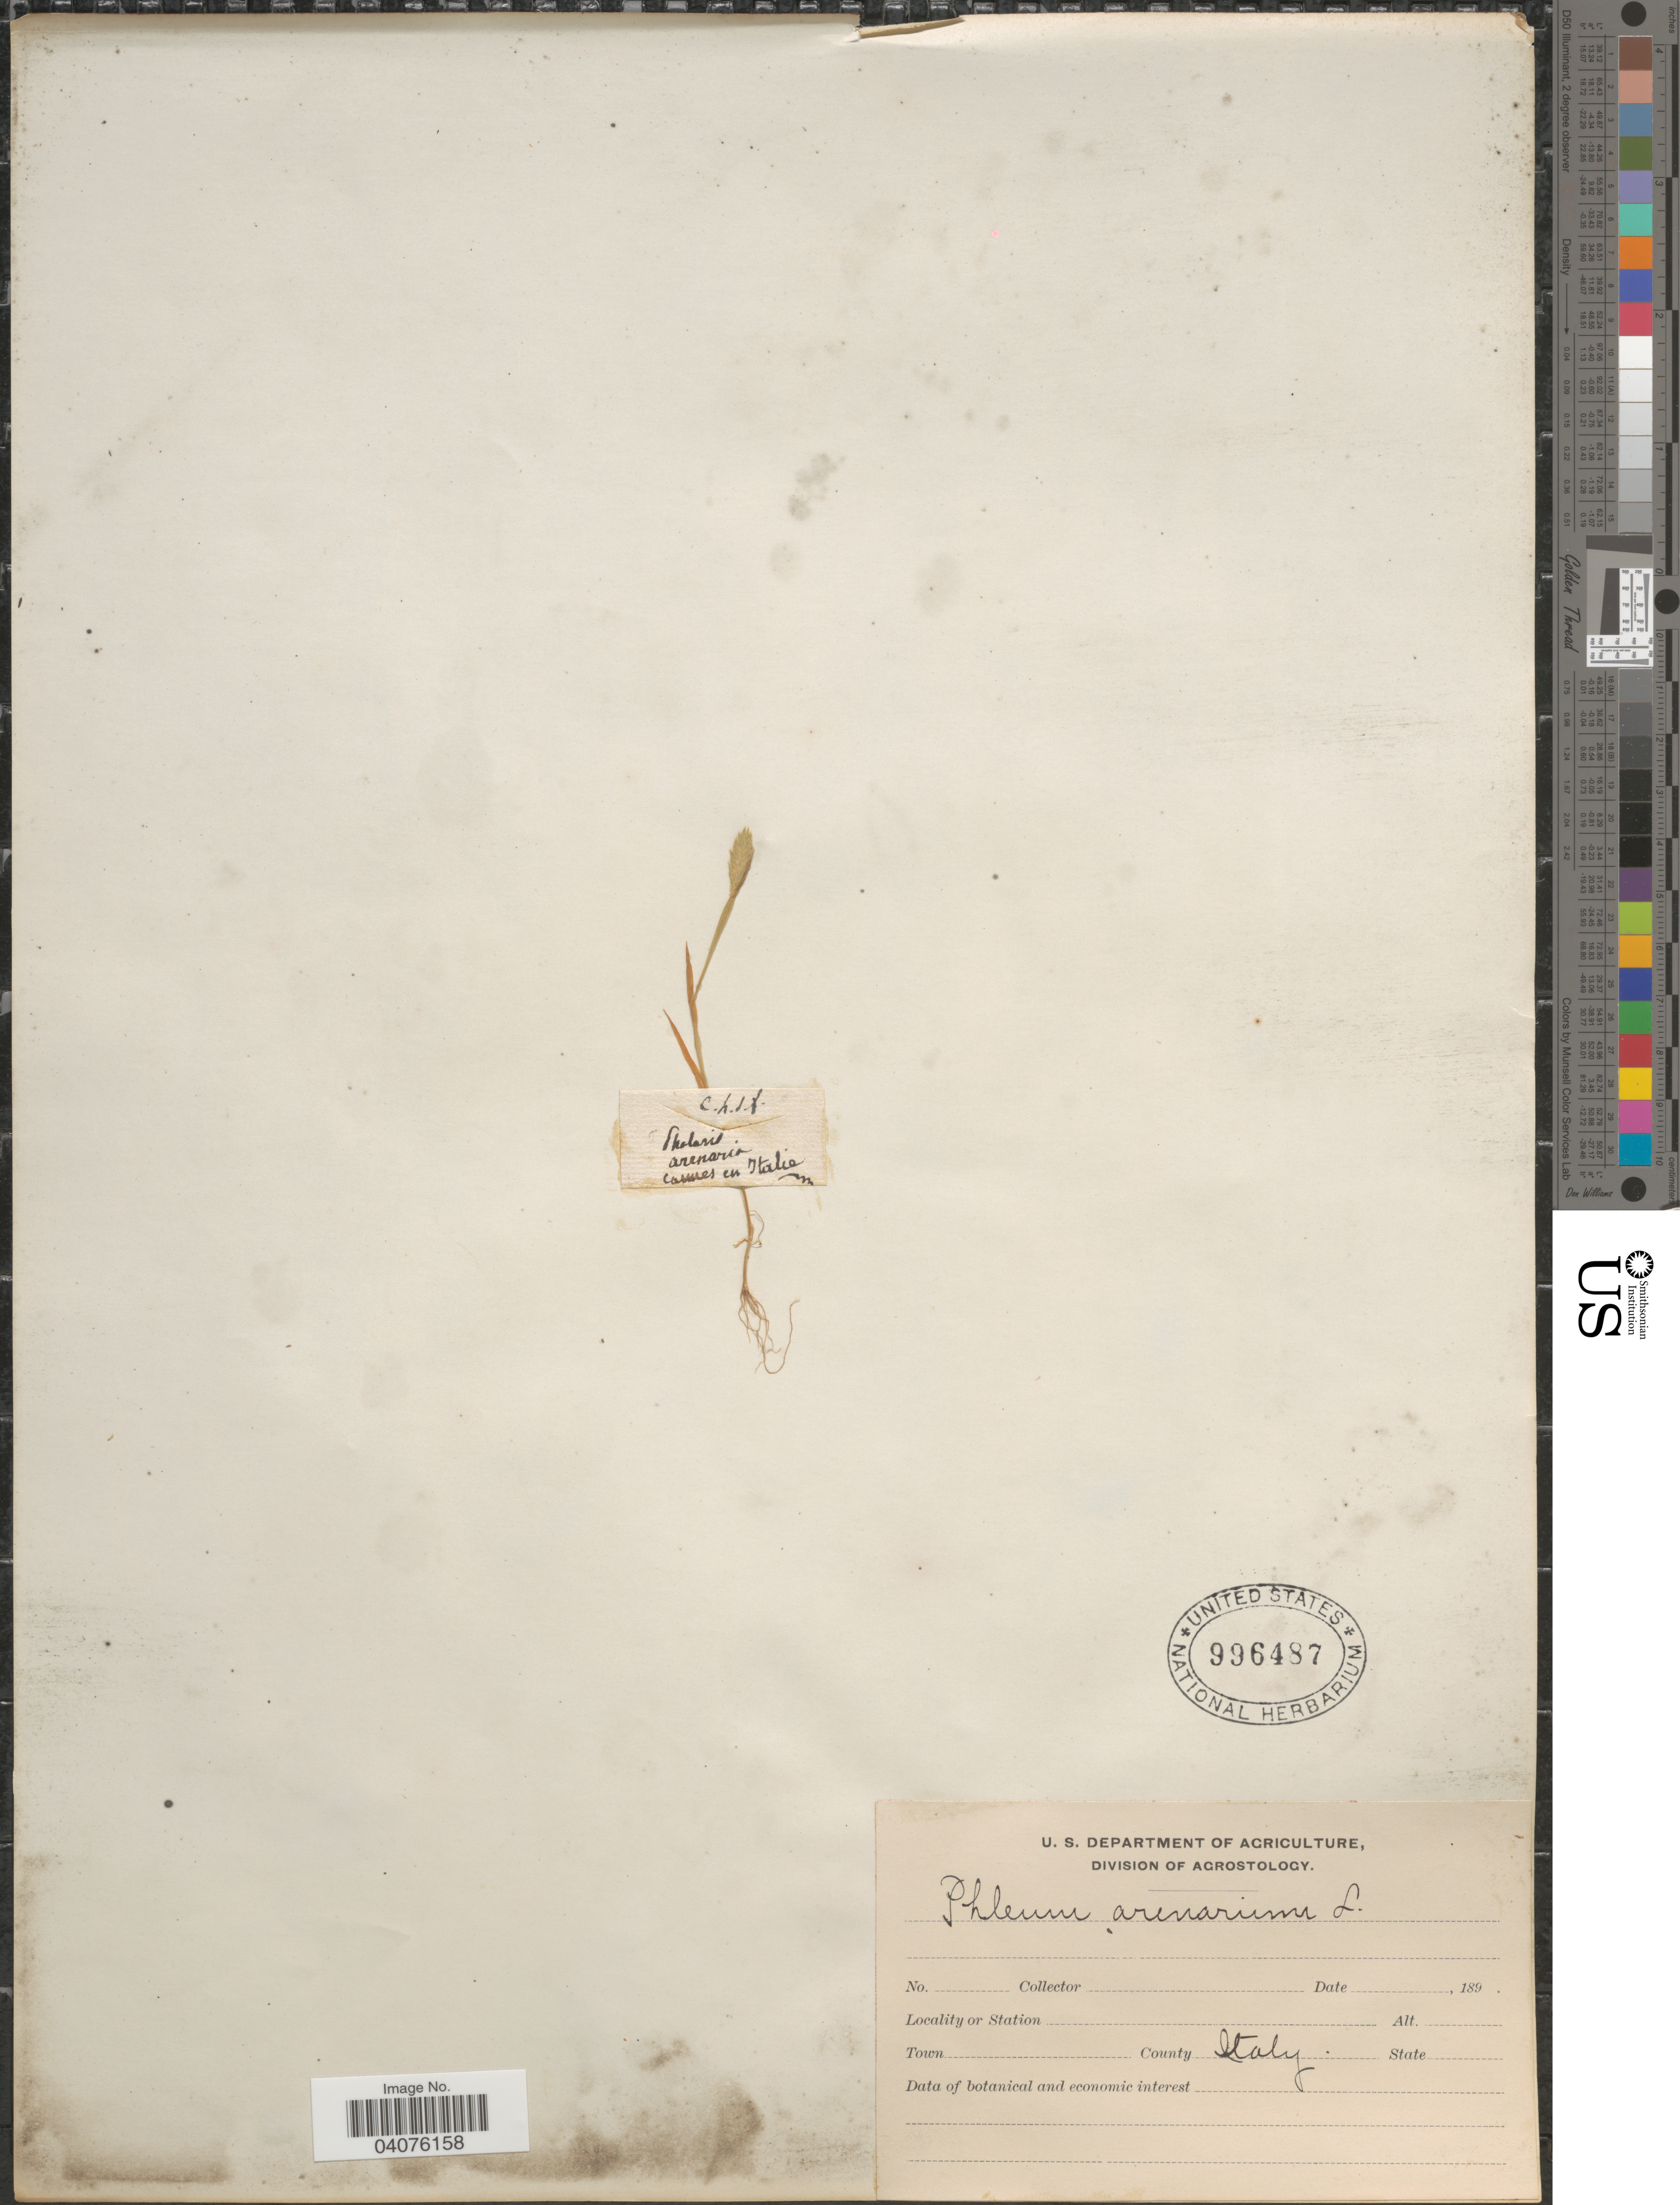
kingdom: Plantae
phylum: Tracheophyta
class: Liliopsida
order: Poales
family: Poaceae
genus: Phleum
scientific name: Phleum arenarium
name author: L.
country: Italy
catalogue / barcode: US 996487